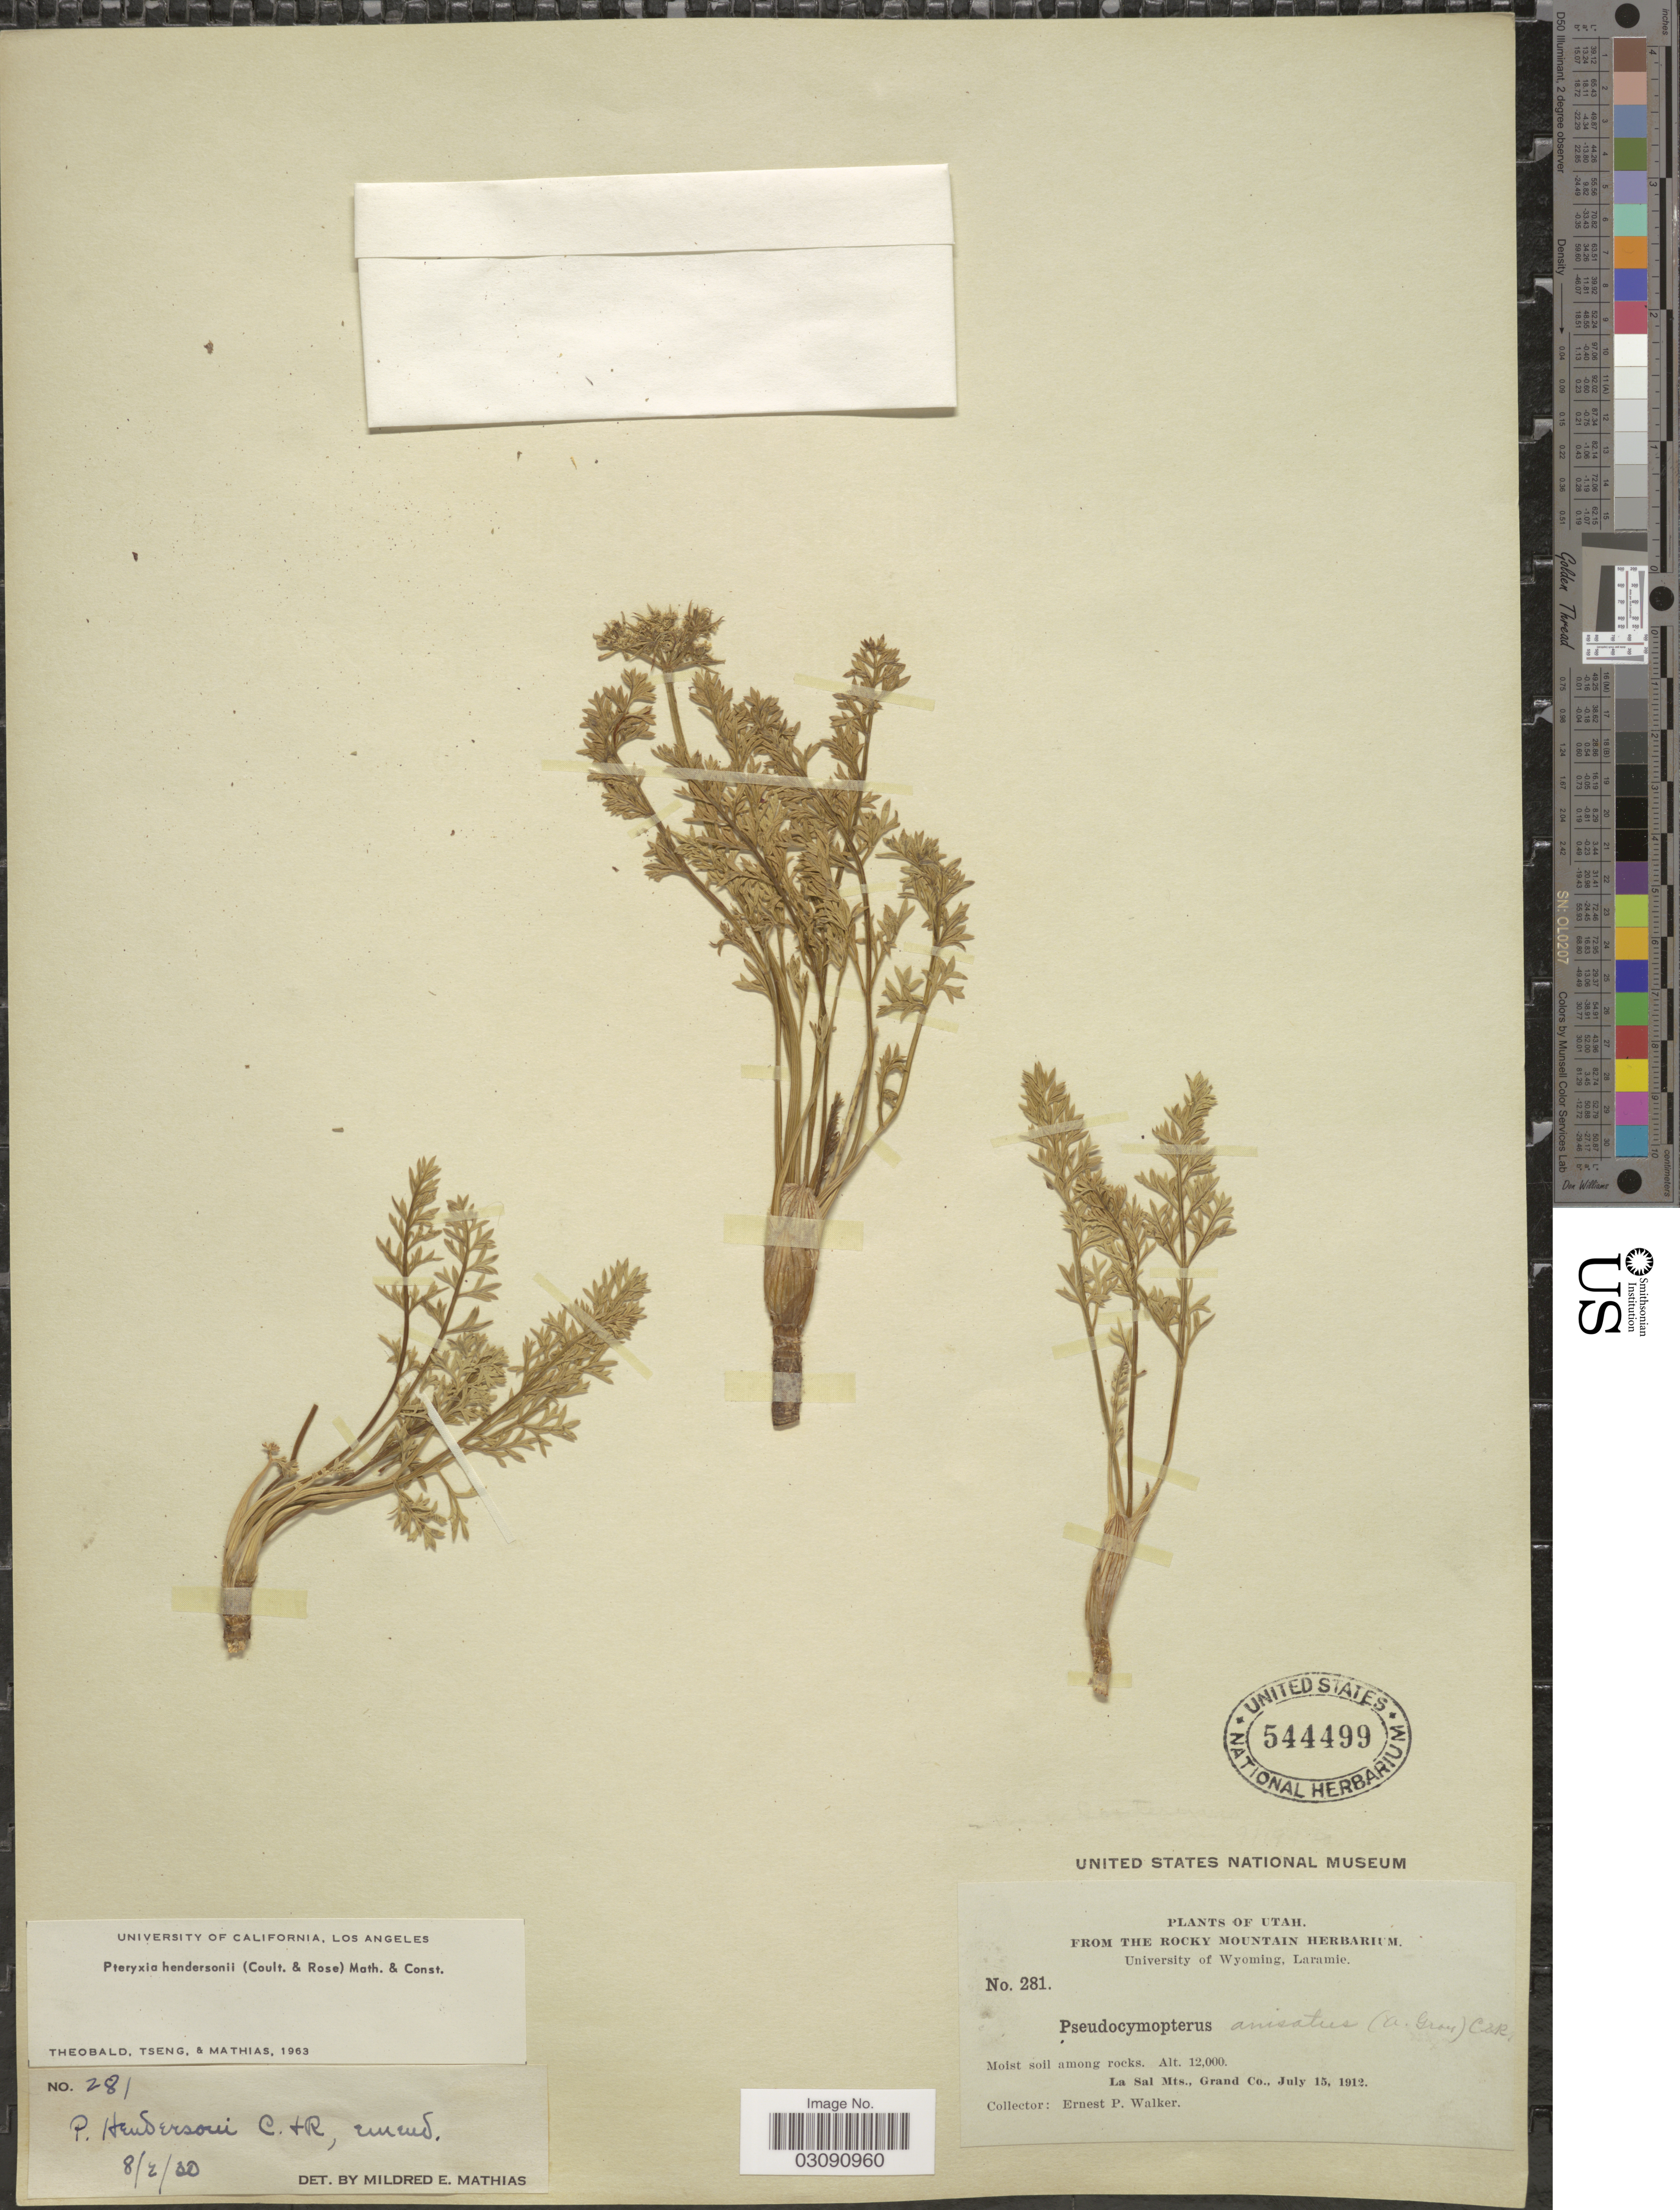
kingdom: Plantae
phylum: Tracheophyta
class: Magnoliopsida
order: Apiales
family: Apiaceae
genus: Pteryxia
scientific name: Pteryxia hendersonii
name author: (J.M. Coult. & Rose) Mathias & Constance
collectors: E. P. Walker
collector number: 281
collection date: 1912-07-15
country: United States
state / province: Utah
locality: La Sal Mts., Grand Co.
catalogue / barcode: US 544499